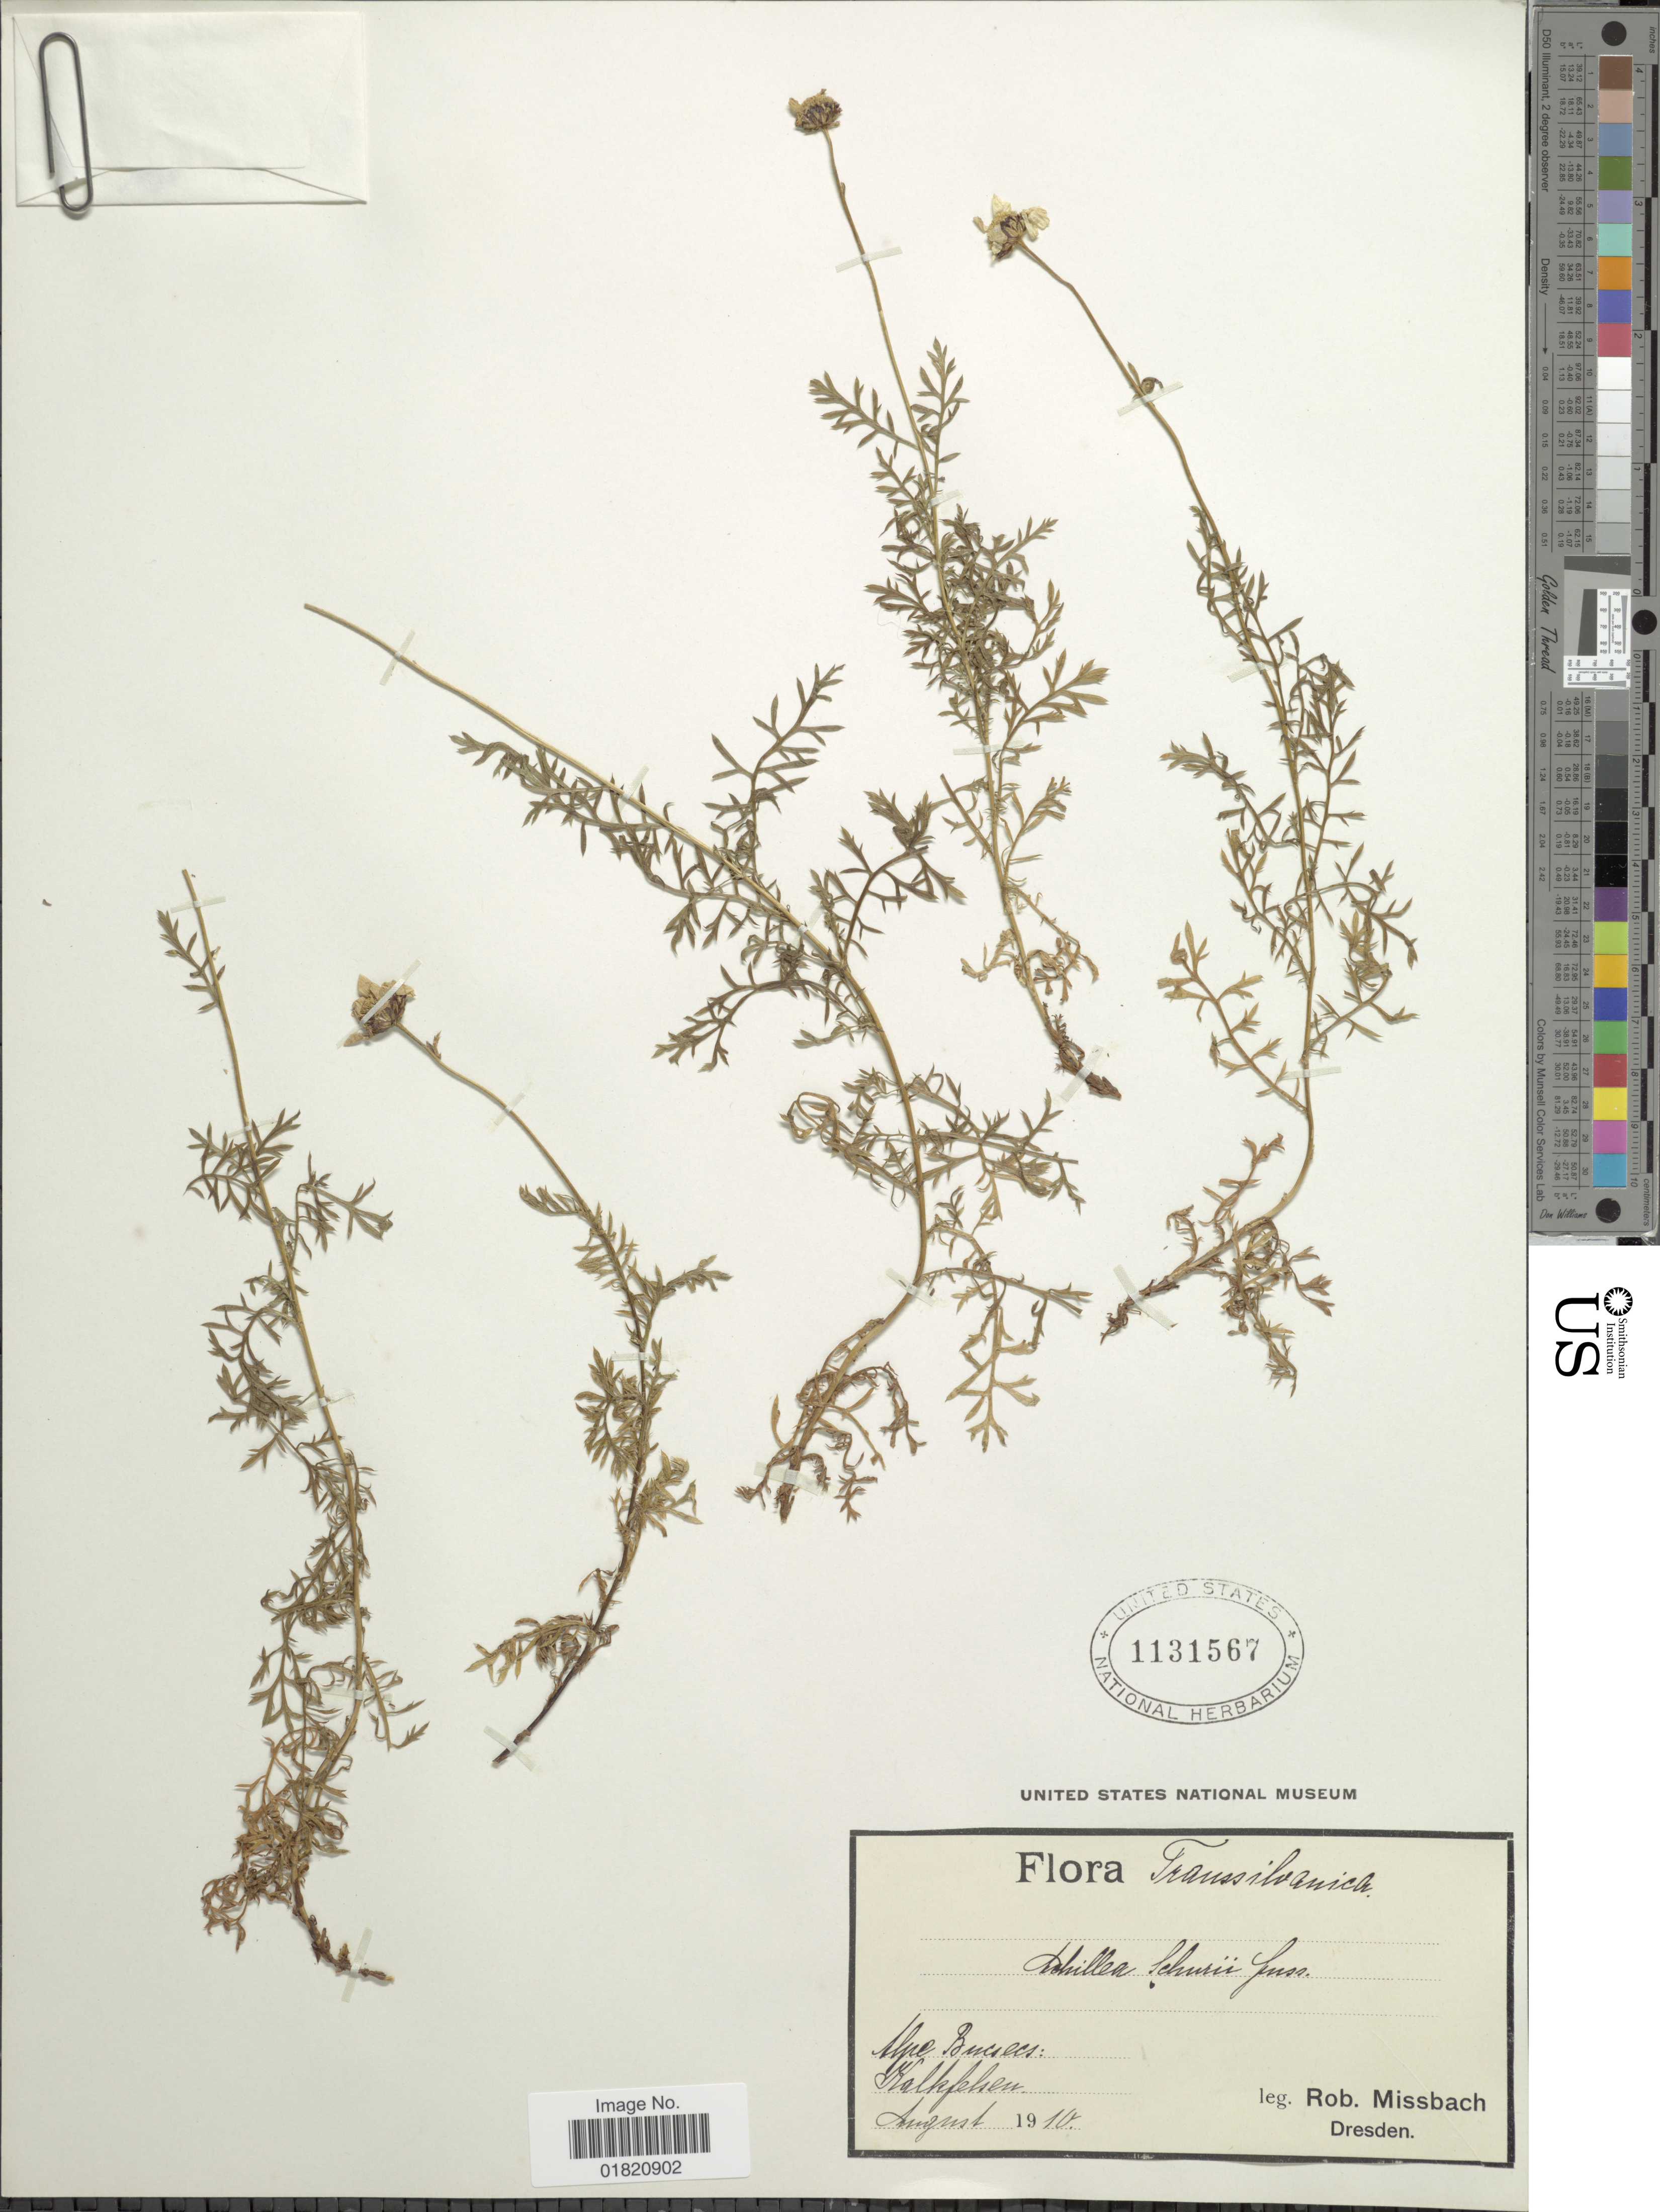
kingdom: Plantae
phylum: Tracheophyta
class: Magnoliopsida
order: Asterales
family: Asteraceae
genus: Achillea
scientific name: Achillea schurii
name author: Sch. Bip.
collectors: R. Missbach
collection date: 1910-08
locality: Transsilvanica. Alpe Bucsecs: Kalkfelsen [interpreted]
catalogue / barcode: US 1131567